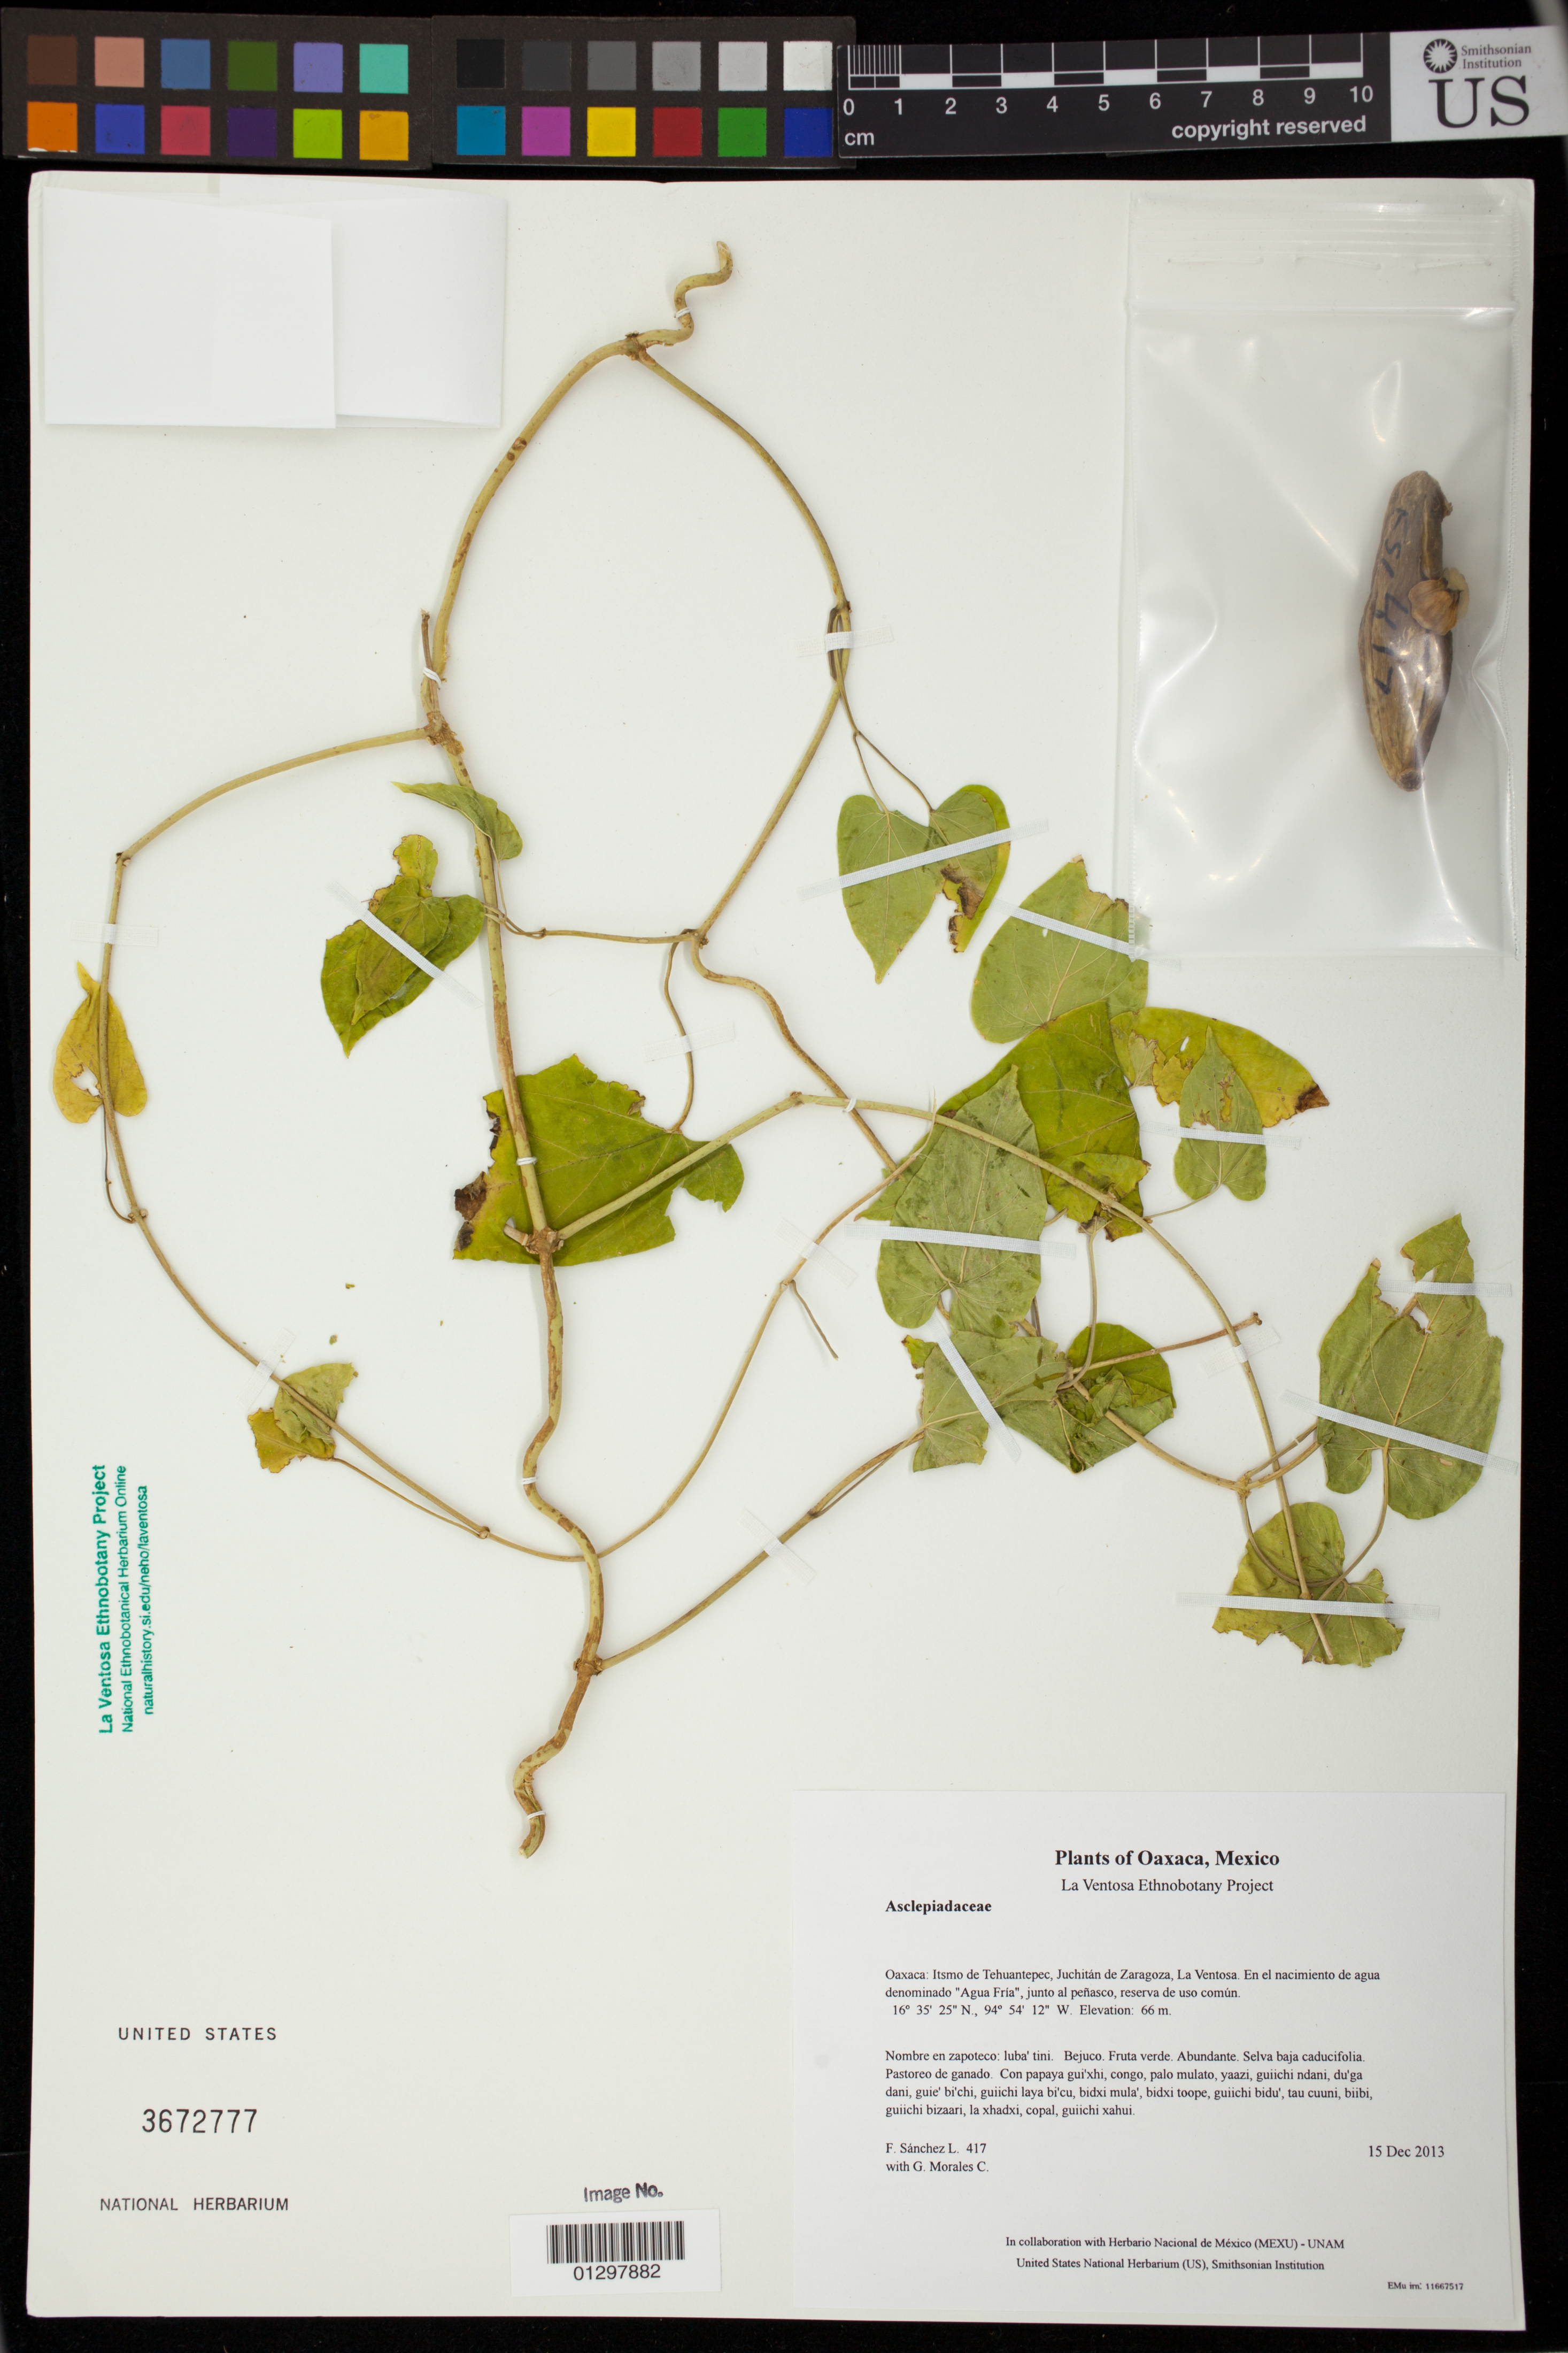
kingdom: Plantae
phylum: Tracheophyta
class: Magnoliopsida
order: Gentianales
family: Apocynaceae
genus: Marsdenia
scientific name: Marsdenia coulteri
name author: Hemsl.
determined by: Juárez-Jaimes, Verónica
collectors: F. Sánchez L. & G. Morales C.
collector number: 417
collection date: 2013-12-15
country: Mexico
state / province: Oaxaca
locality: Itsmo de Tehuantepec, Juchitán de Zaragoza, La Ventosa. En el nacimiento de agua denominado "Agua Fría", junto al peñasco, reserva de uso común.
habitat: Selva baja caducifolia. Pastoreo de ganado.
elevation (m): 66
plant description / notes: MEXU, SERO, US; Luba'. Cuaananaxhi naga'. Stale.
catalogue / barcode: US 3672777